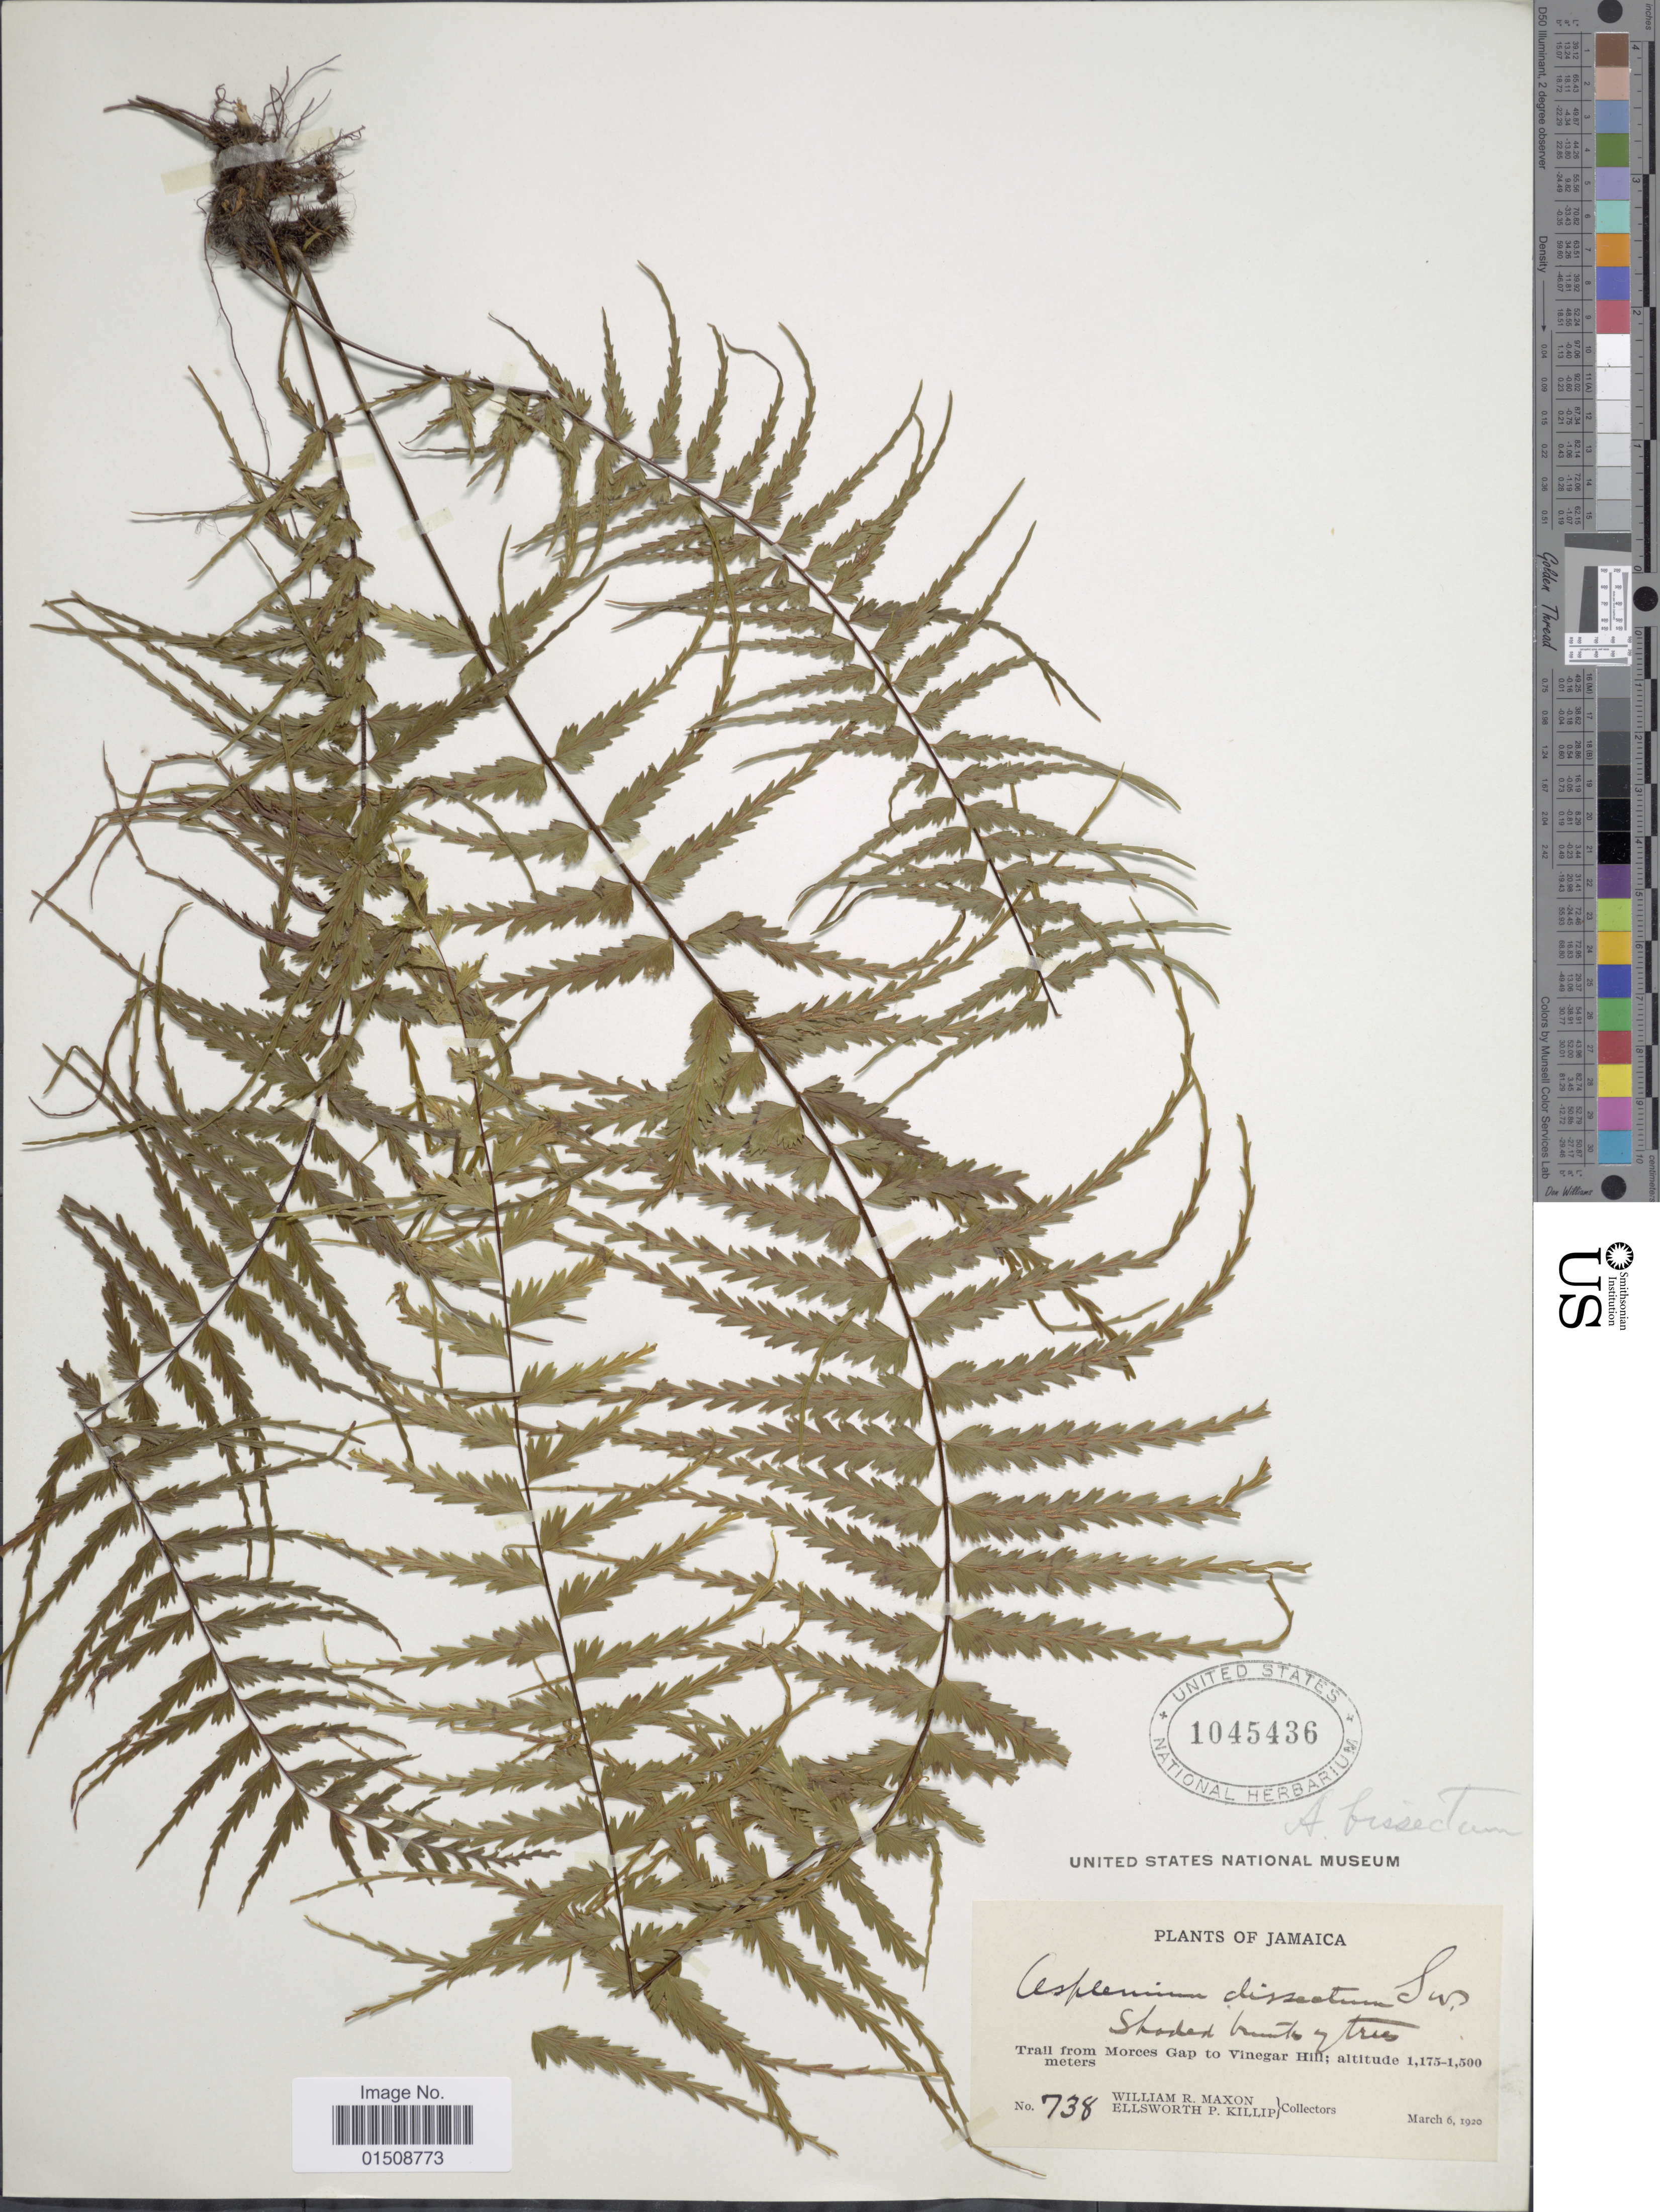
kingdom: Plantae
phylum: Tracheophyta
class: Polypodiopsida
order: Polypodiales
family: Aspleniaceae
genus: Asplenium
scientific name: Asplenium dissectum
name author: Brack. in Wilkes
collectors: W. R. Maxon & E. P. Killip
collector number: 738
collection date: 1920-03-06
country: Jamaica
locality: Trail from Morces Gap to Vinegar Hill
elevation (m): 1175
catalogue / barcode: US 1045436